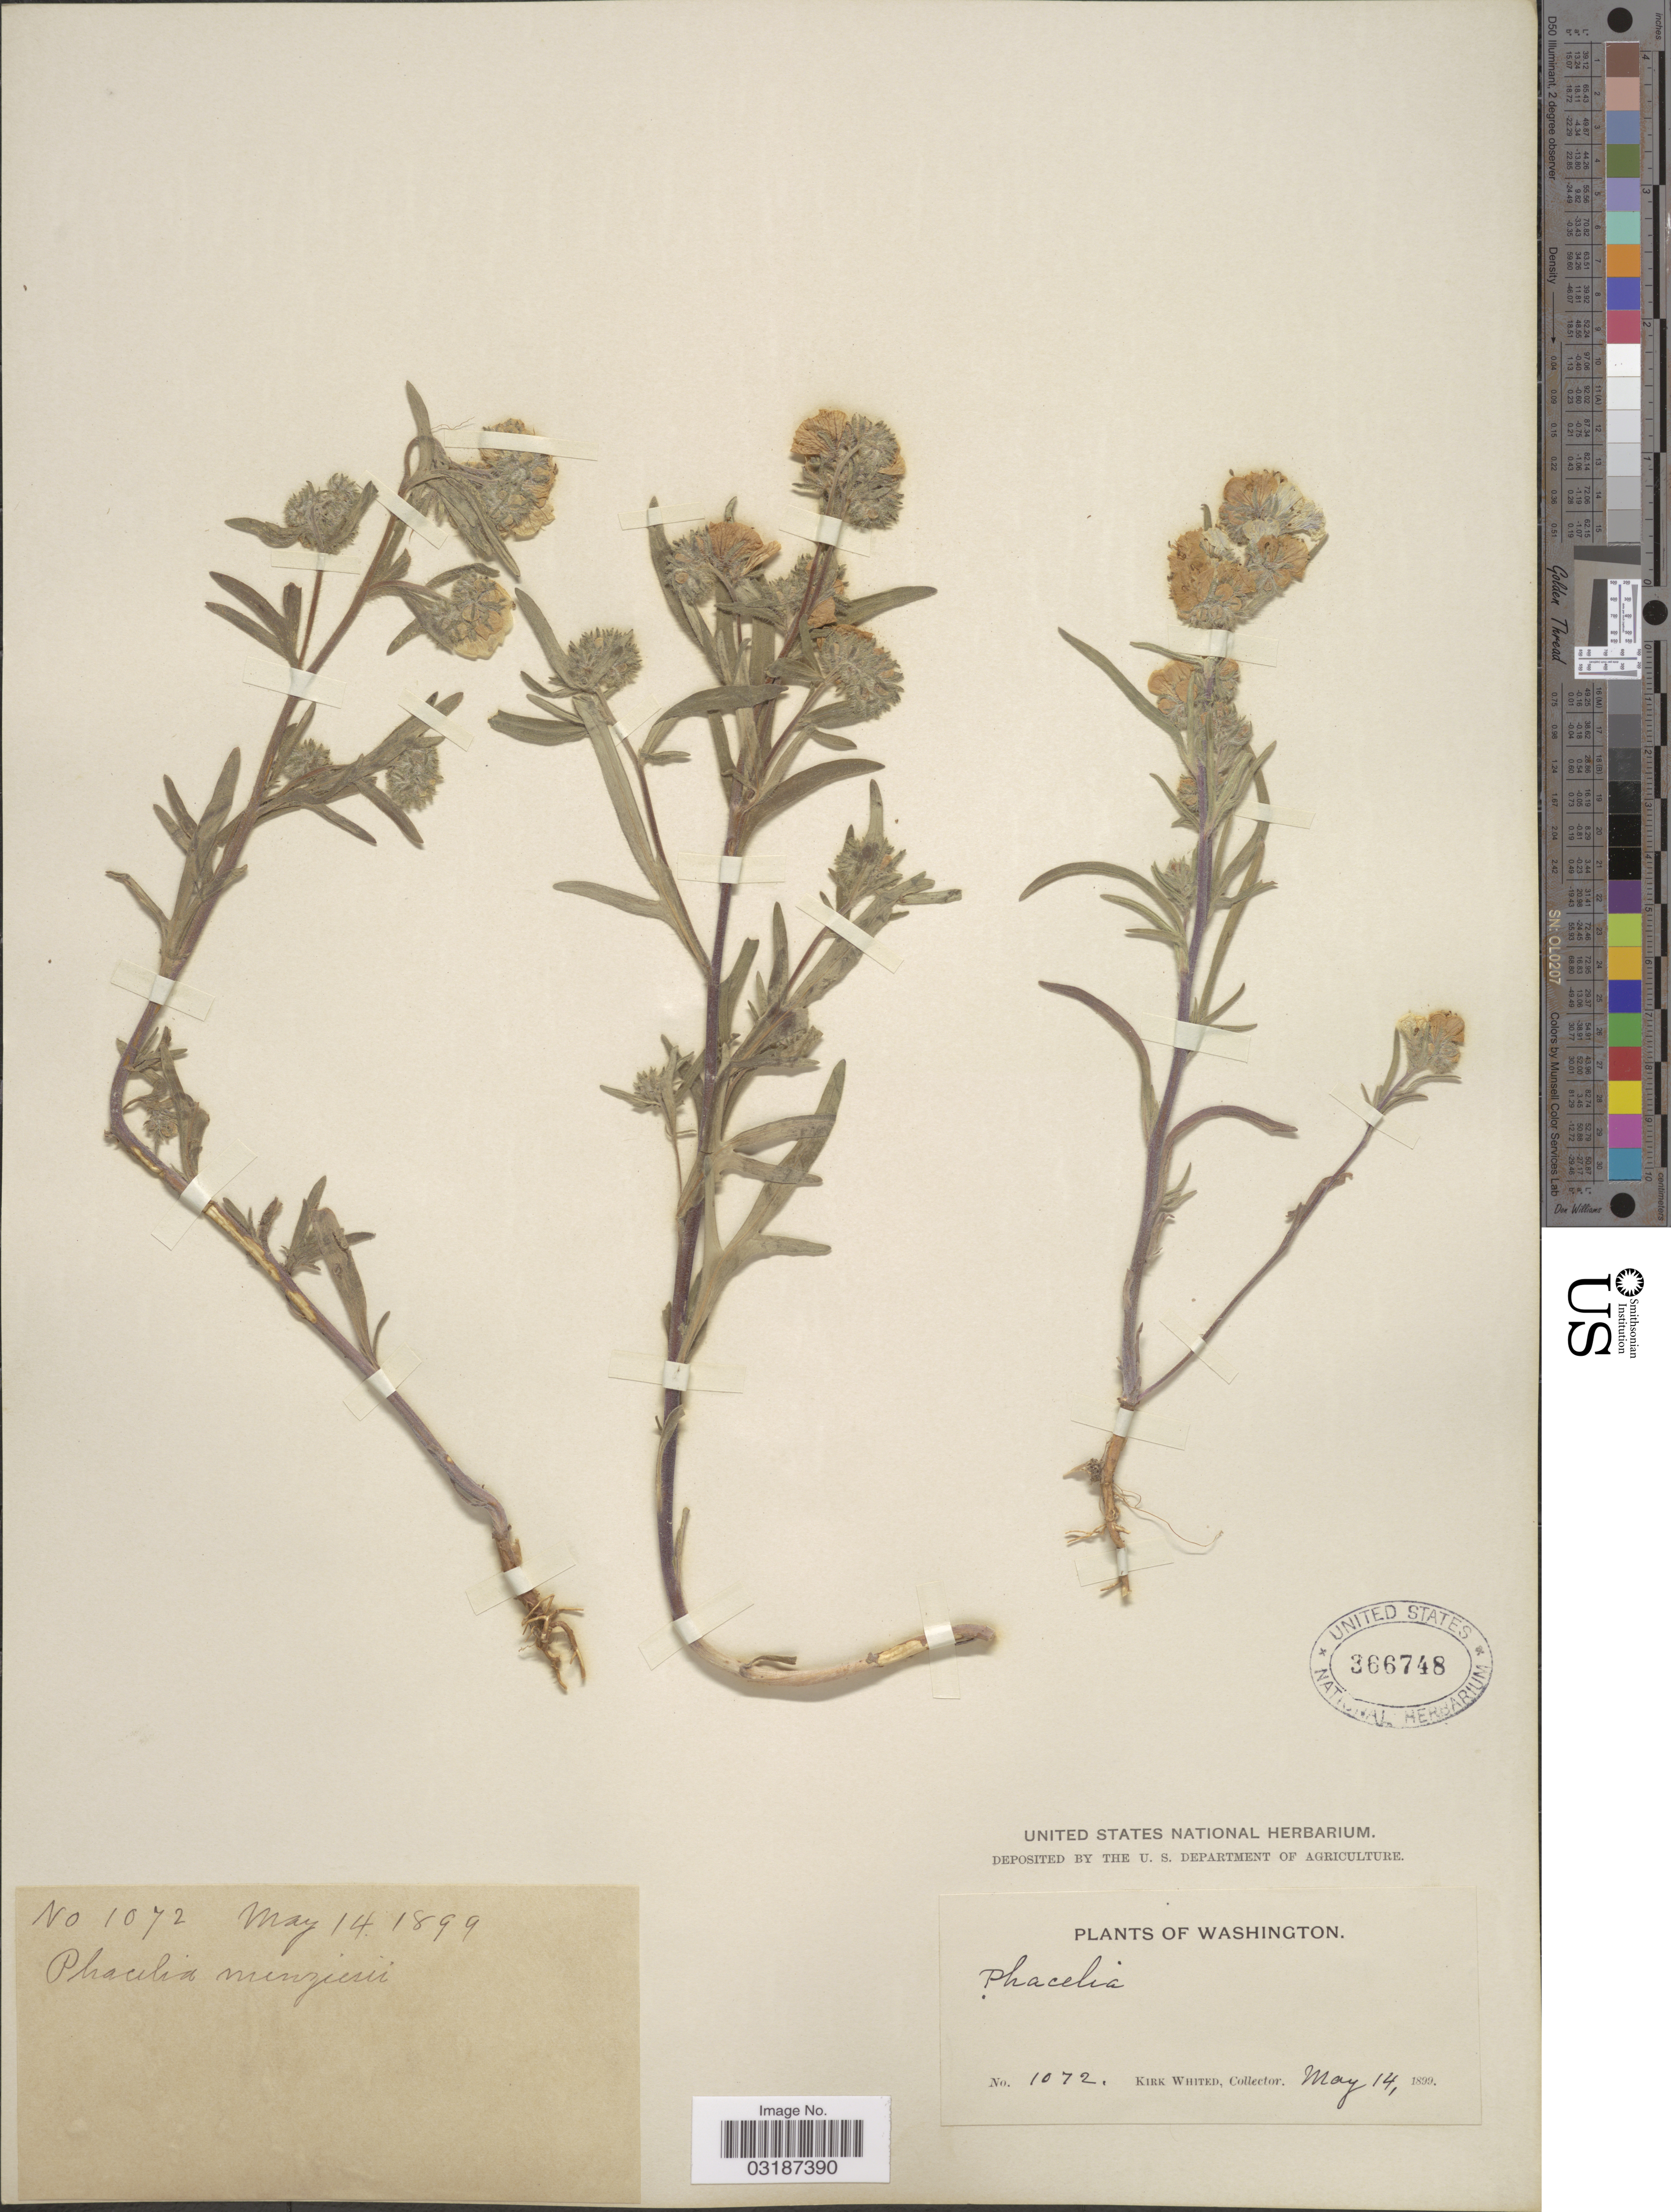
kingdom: Plantae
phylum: Tracheophyta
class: Magnoliopsida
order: Boraginales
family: Hydrophyllaceae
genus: Phacelia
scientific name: Phacelia linearis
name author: (Pursh) Holz.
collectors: K. Whited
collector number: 1072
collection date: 1899-05-14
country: United States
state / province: Washington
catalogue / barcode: US 366748